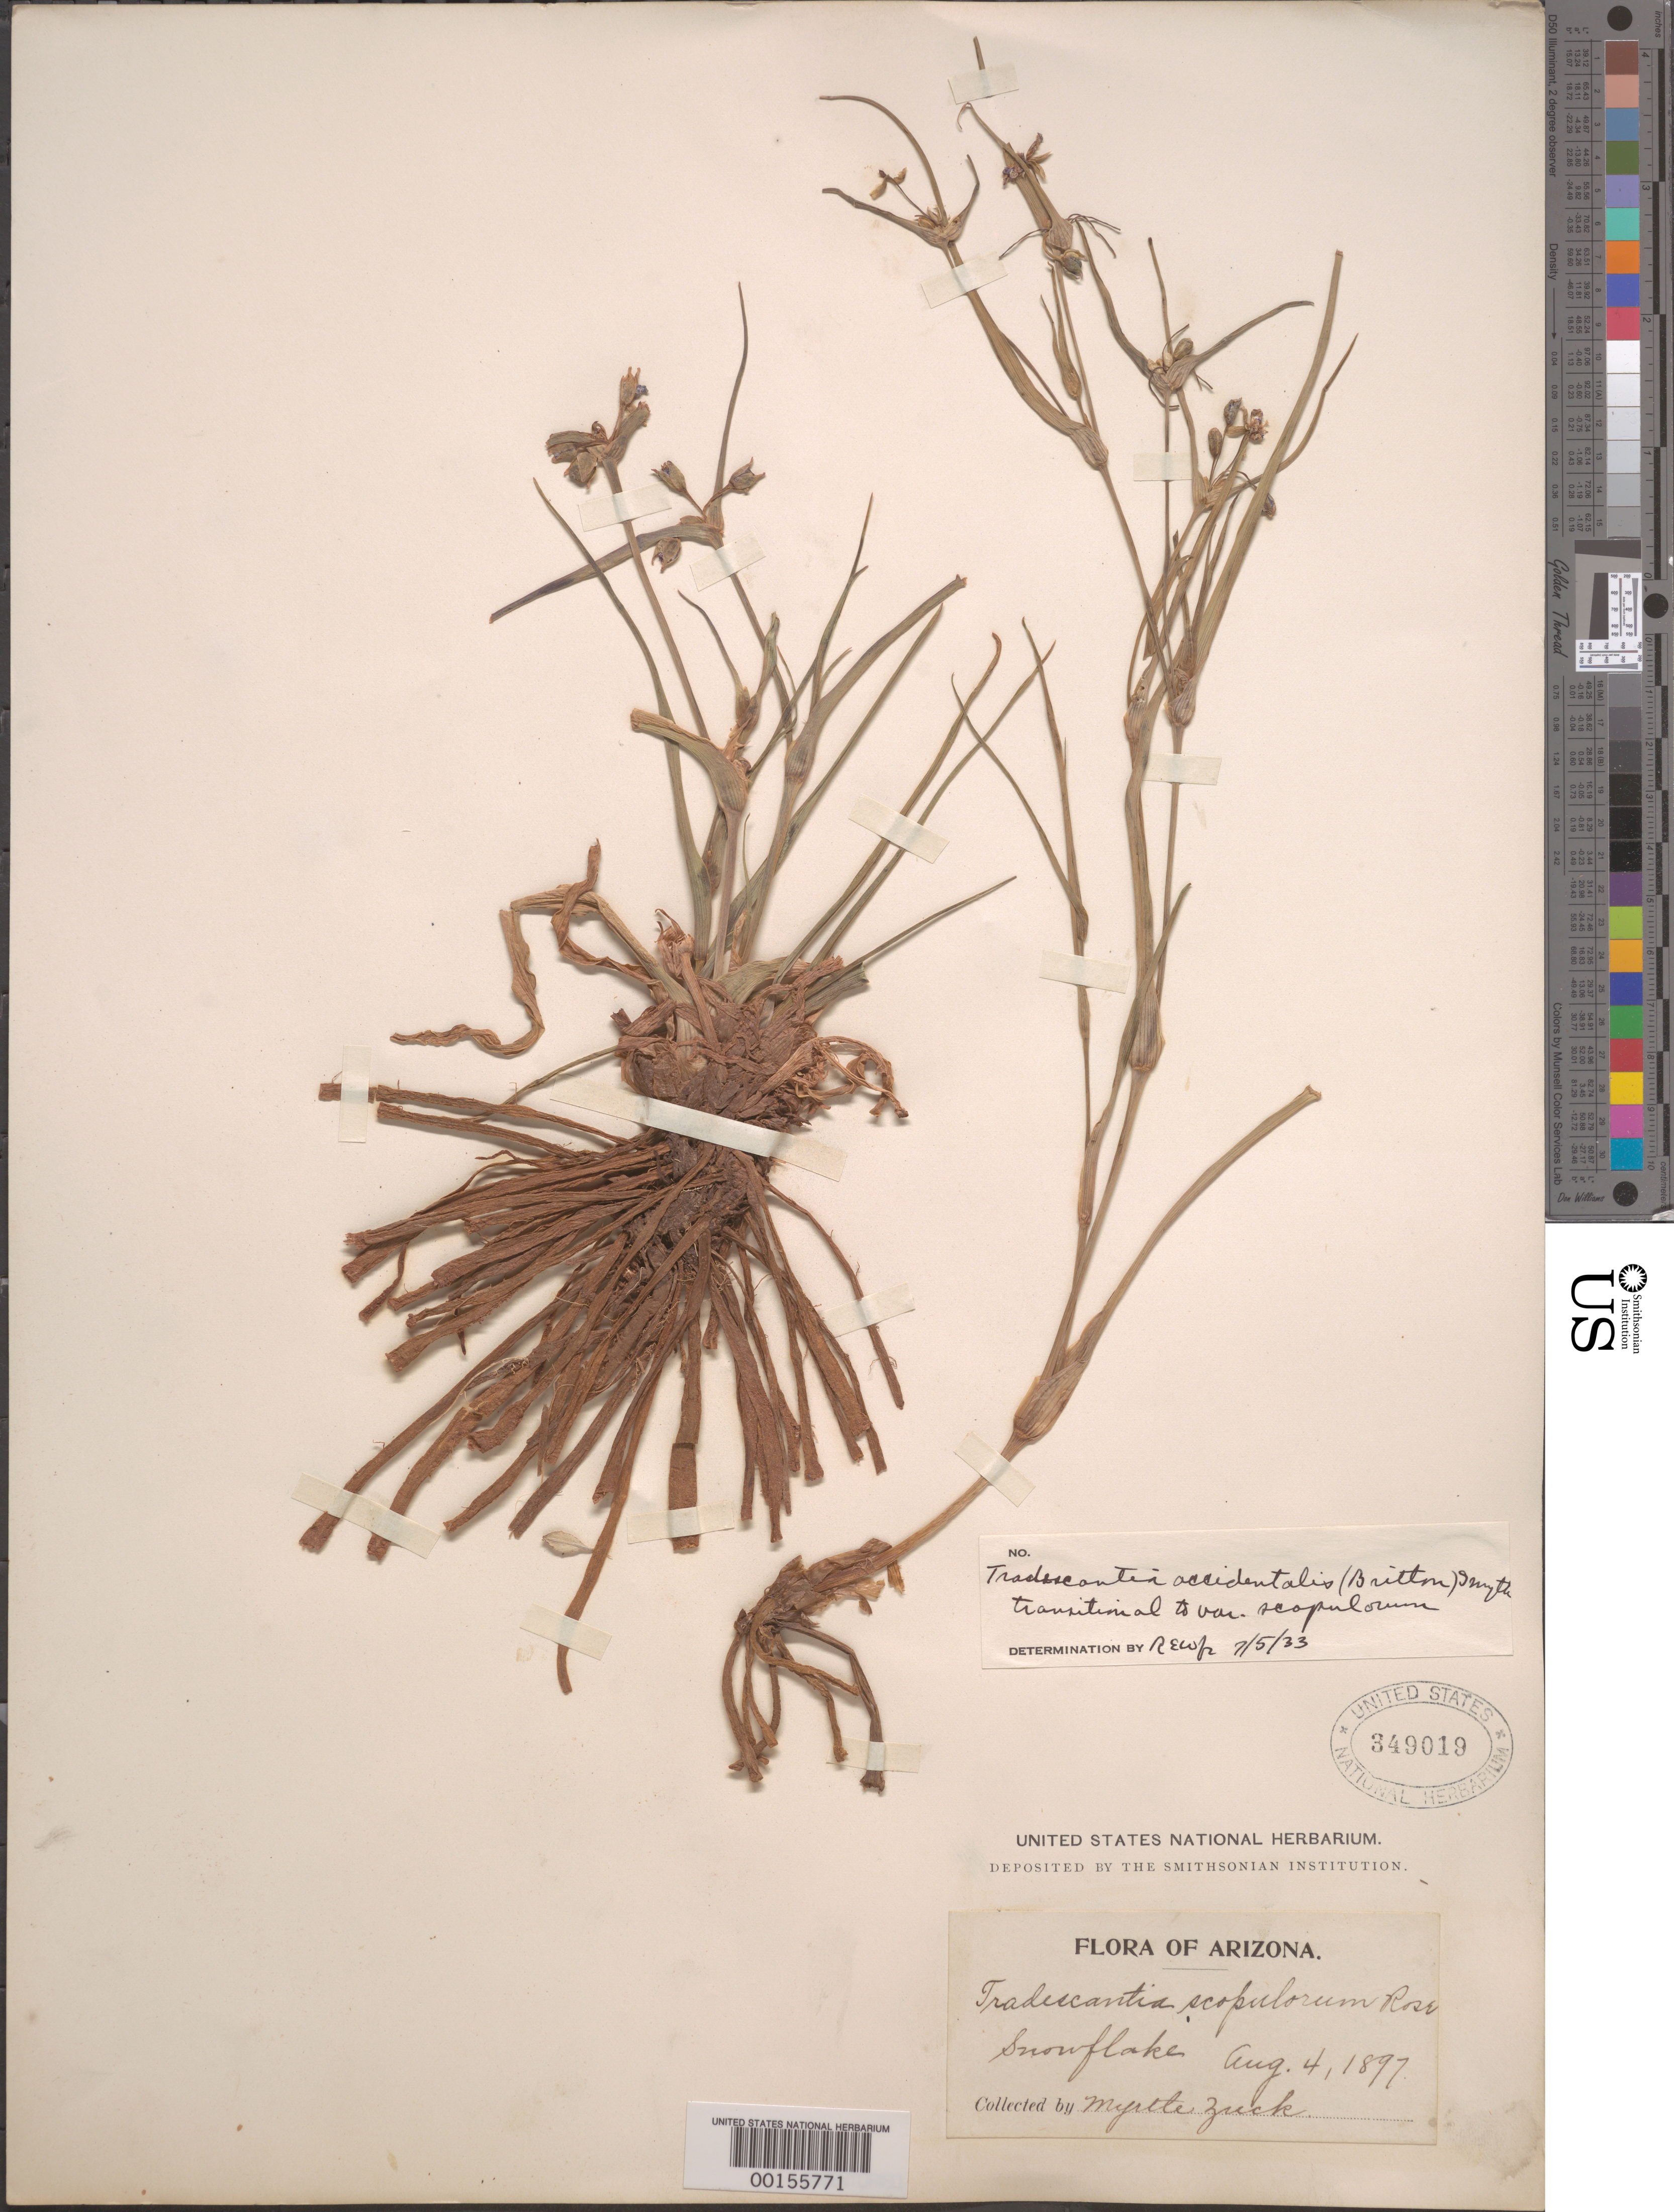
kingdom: Plantae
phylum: Tracheophyta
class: Liliopsida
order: Commelinales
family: Commelinaceae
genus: Tradescantia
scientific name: Tradescantia occidentalis var. scopulorum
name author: (Rose) E.S. Anderson & Woodson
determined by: Woodson, R. E., Jr.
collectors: M. Zuck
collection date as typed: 04 Aug 1897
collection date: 1897-08-04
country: United States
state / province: Arizona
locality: Snowflake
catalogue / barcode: US 349019